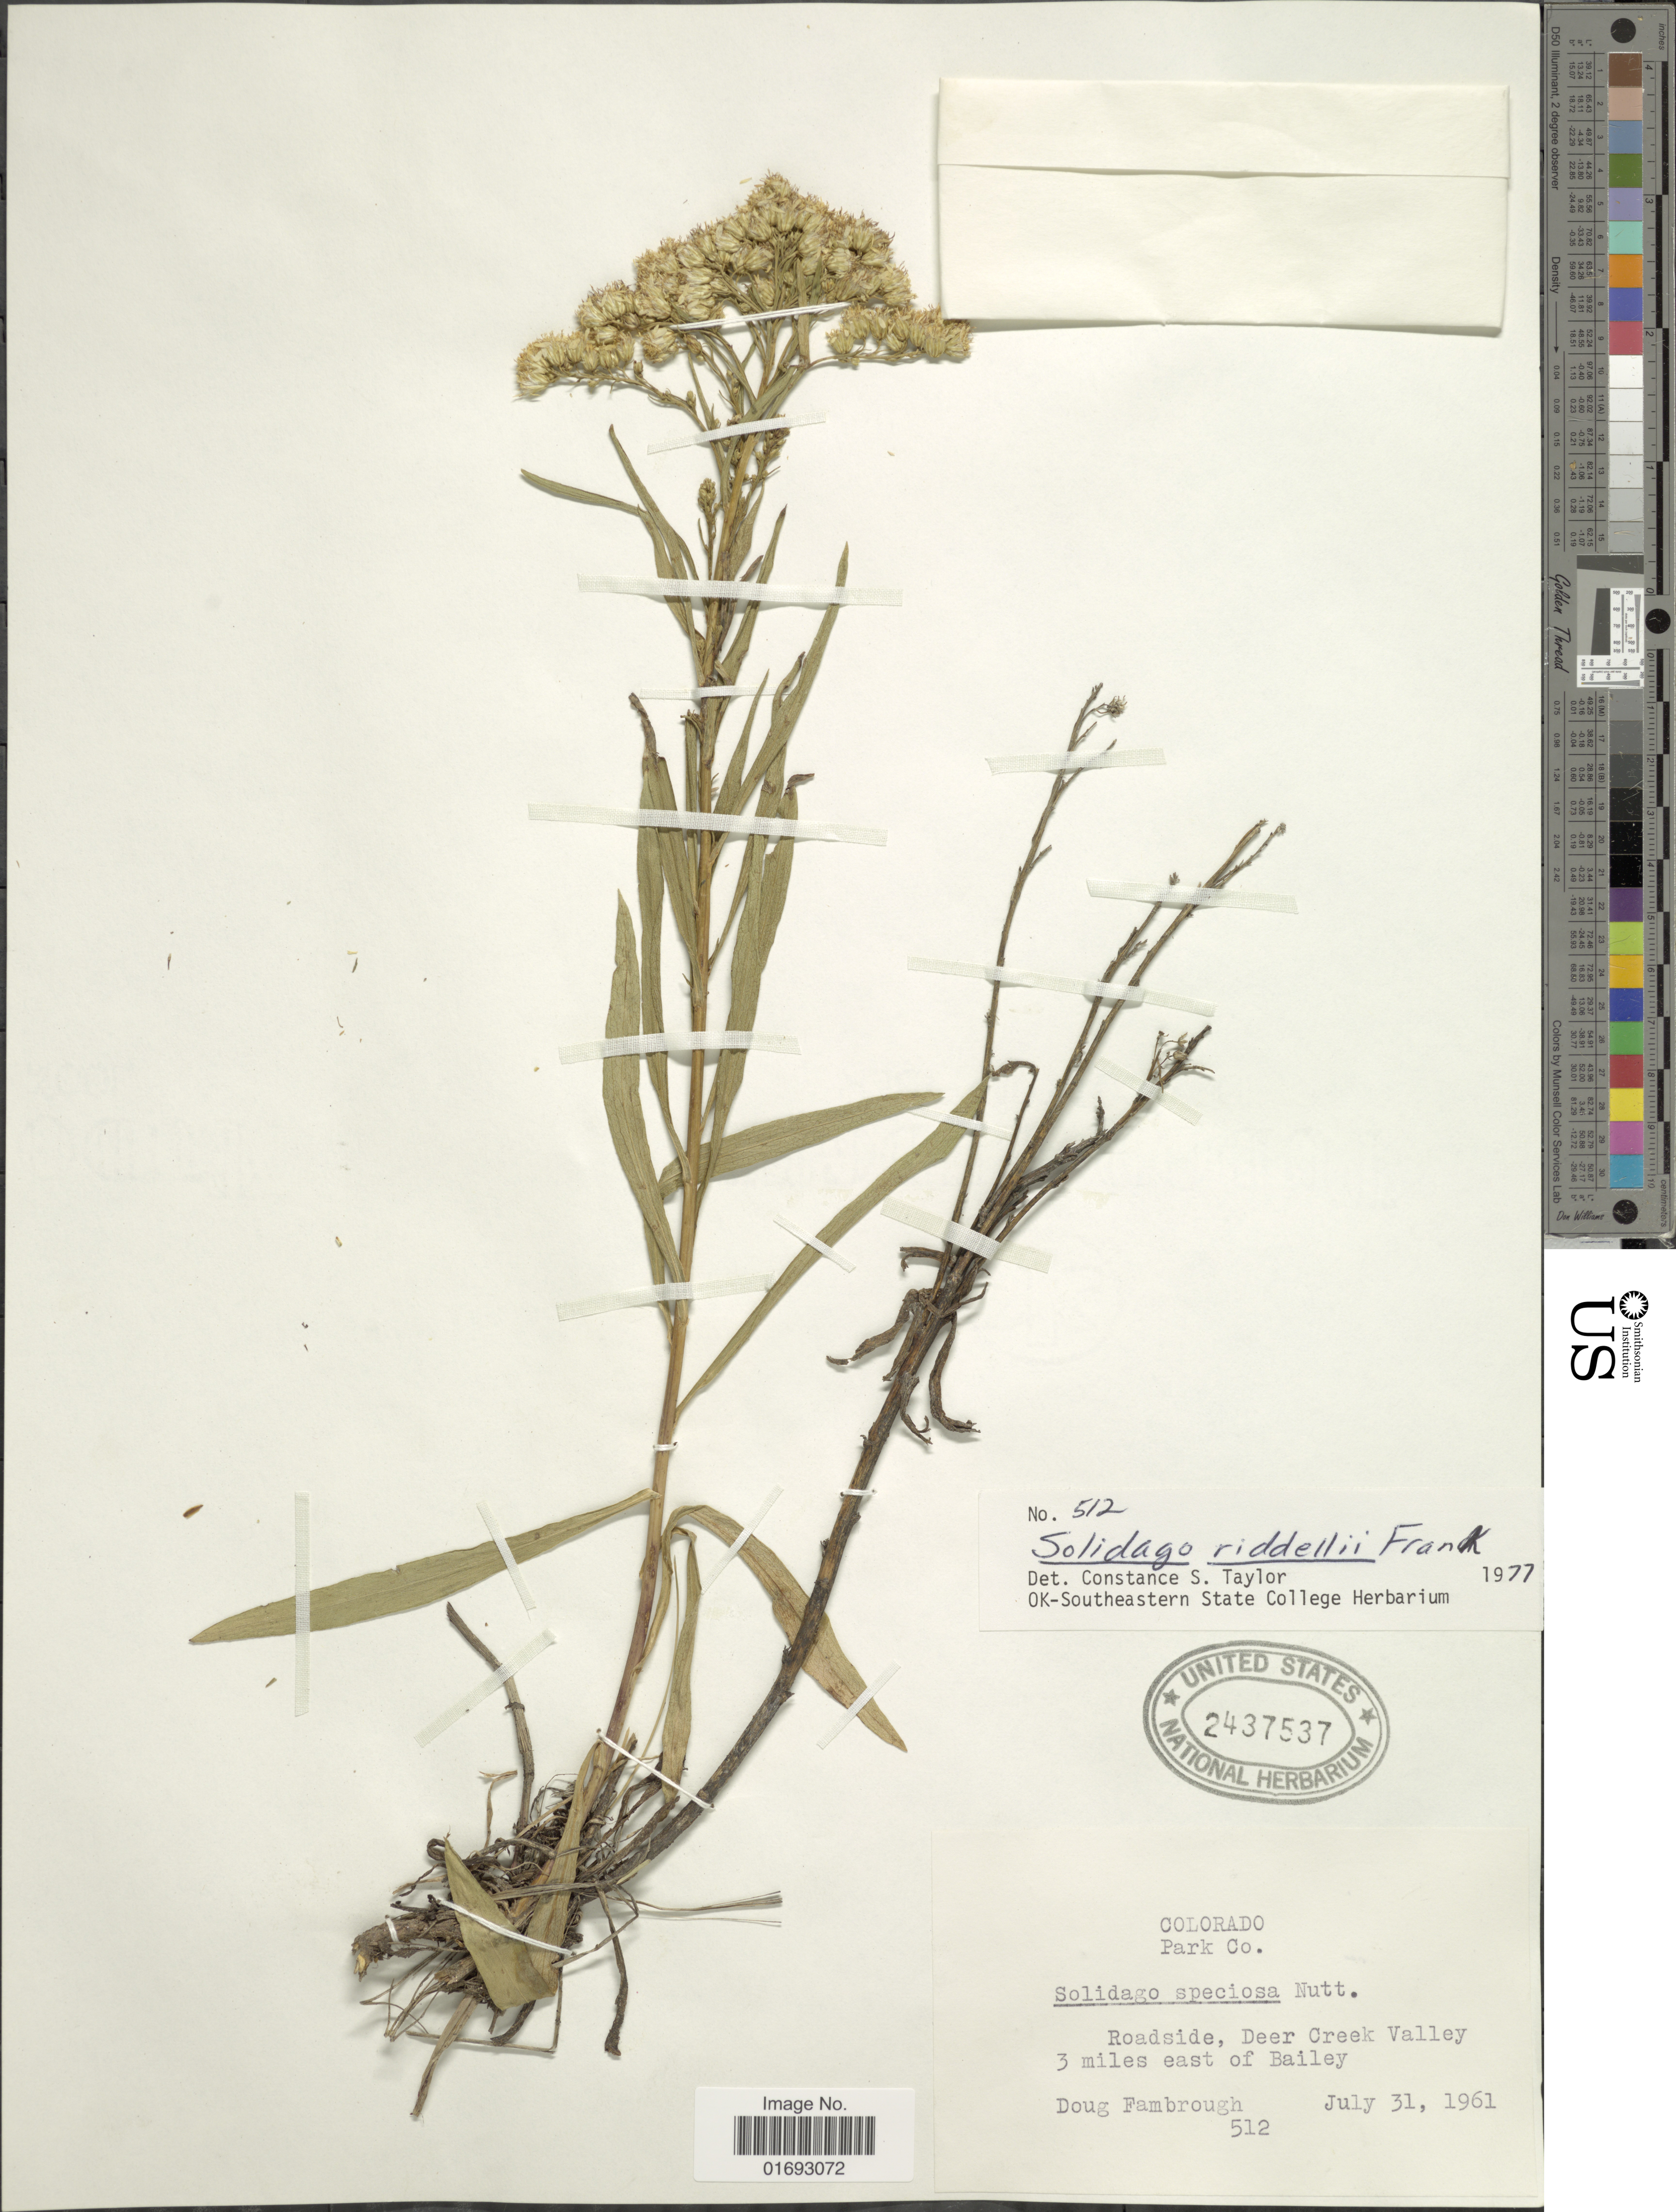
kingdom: Plantae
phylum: Tracheophyta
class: Magnoliopsida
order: Asterales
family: Asteraceae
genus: Oligoneuron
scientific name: Oligoneuron riddellii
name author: (Frank) Rydb.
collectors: D. Fambrough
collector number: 512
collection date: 1961-07-31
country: United States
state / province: Colorado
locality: Park Co., Roadside, Deer Creek Valley 3 miles east of Bailey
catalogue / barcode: US 2437537